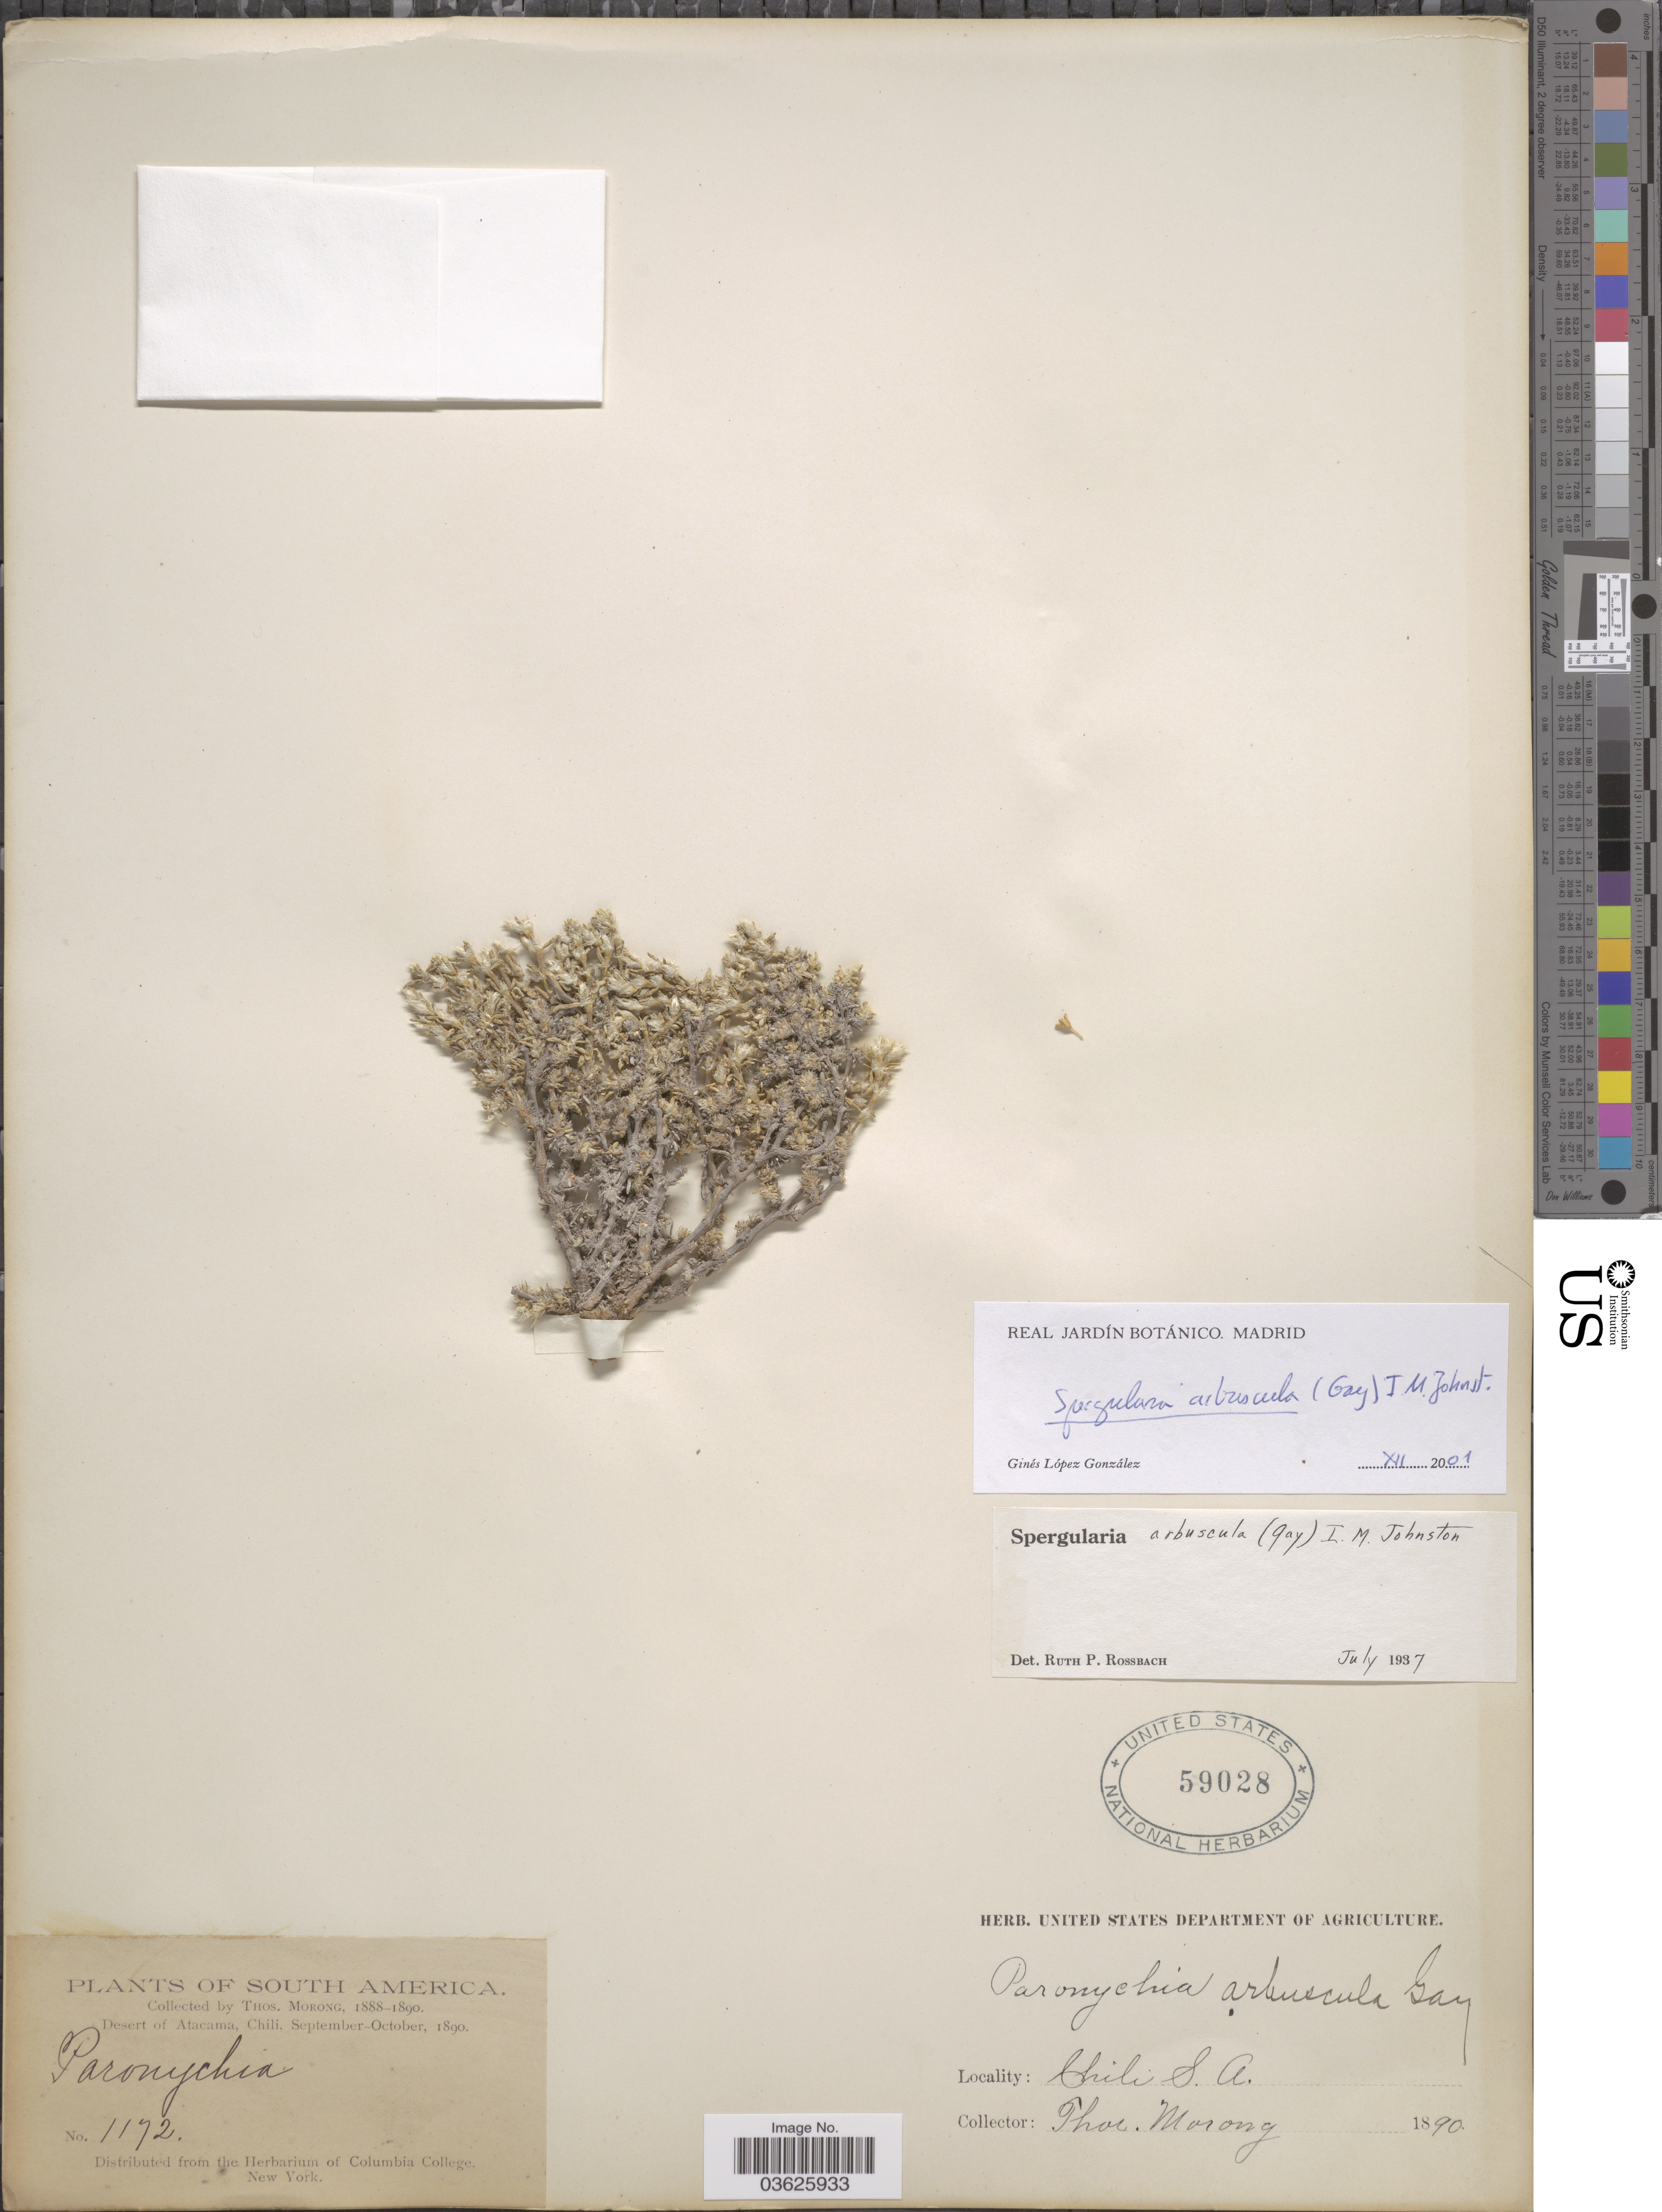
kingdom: Plantae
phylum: Tracheophyta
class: Magnoliopsida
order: Caryophyllales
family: Caryophyllaceae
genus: Spergularia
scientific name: Spergularia arbuscula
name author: I.M. Johnst.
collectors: ex herb. T. Morong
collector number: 1172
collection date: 1890-09/1890-10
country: Chile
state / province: Atacama (III)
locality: Desert of Atacama.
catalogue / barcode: US 59028